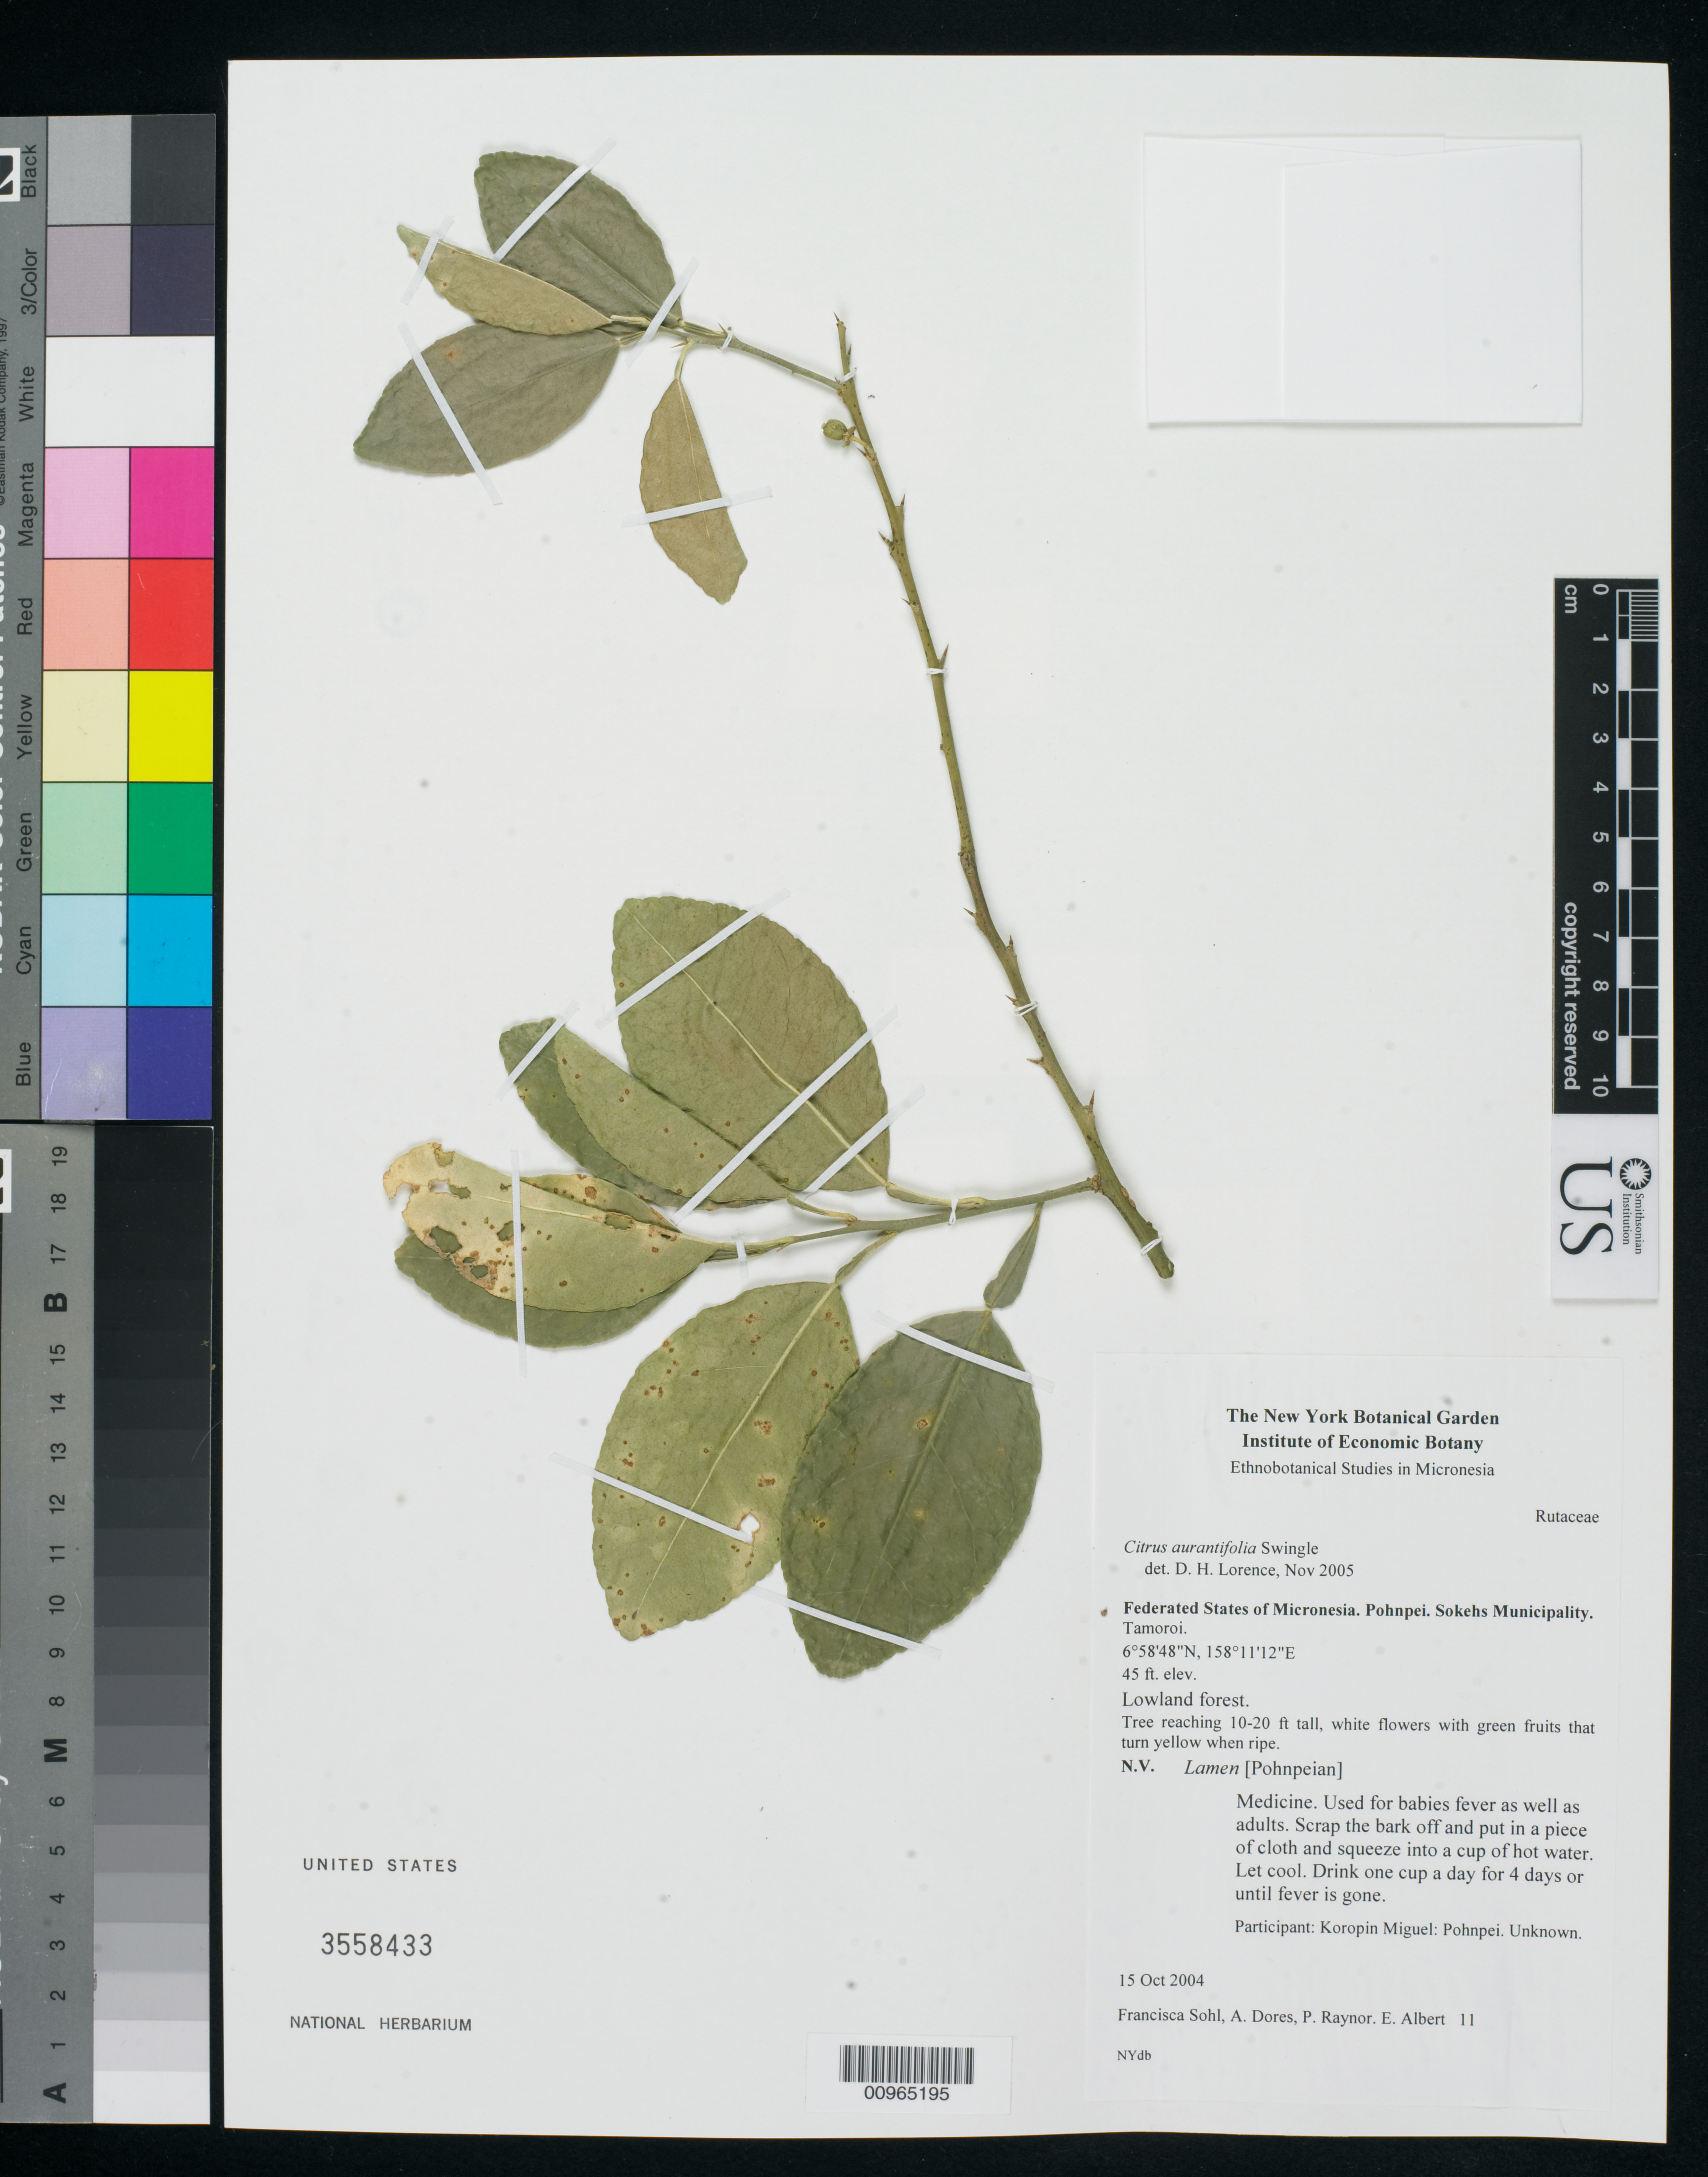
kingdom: Plantae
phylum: Tracheophyta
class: Magnoliopsida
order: Sapindales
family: Rutaceae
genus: Citrus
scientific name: Citrus x aurantifolia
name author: (Christm.) Swingle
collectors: F. Sohl, A. Dores, P. Raynor & E. Albert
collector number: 11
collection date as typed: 15 Oct 2004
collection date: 2004-10-15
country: Micronesia, Federated States of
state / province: Pohnpei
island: Pohnpei [Ponape]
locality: Tamoroi, Sokehs Muncipality, Pohnpei. Lowland forest.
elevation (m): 14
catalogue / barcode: US 3558433